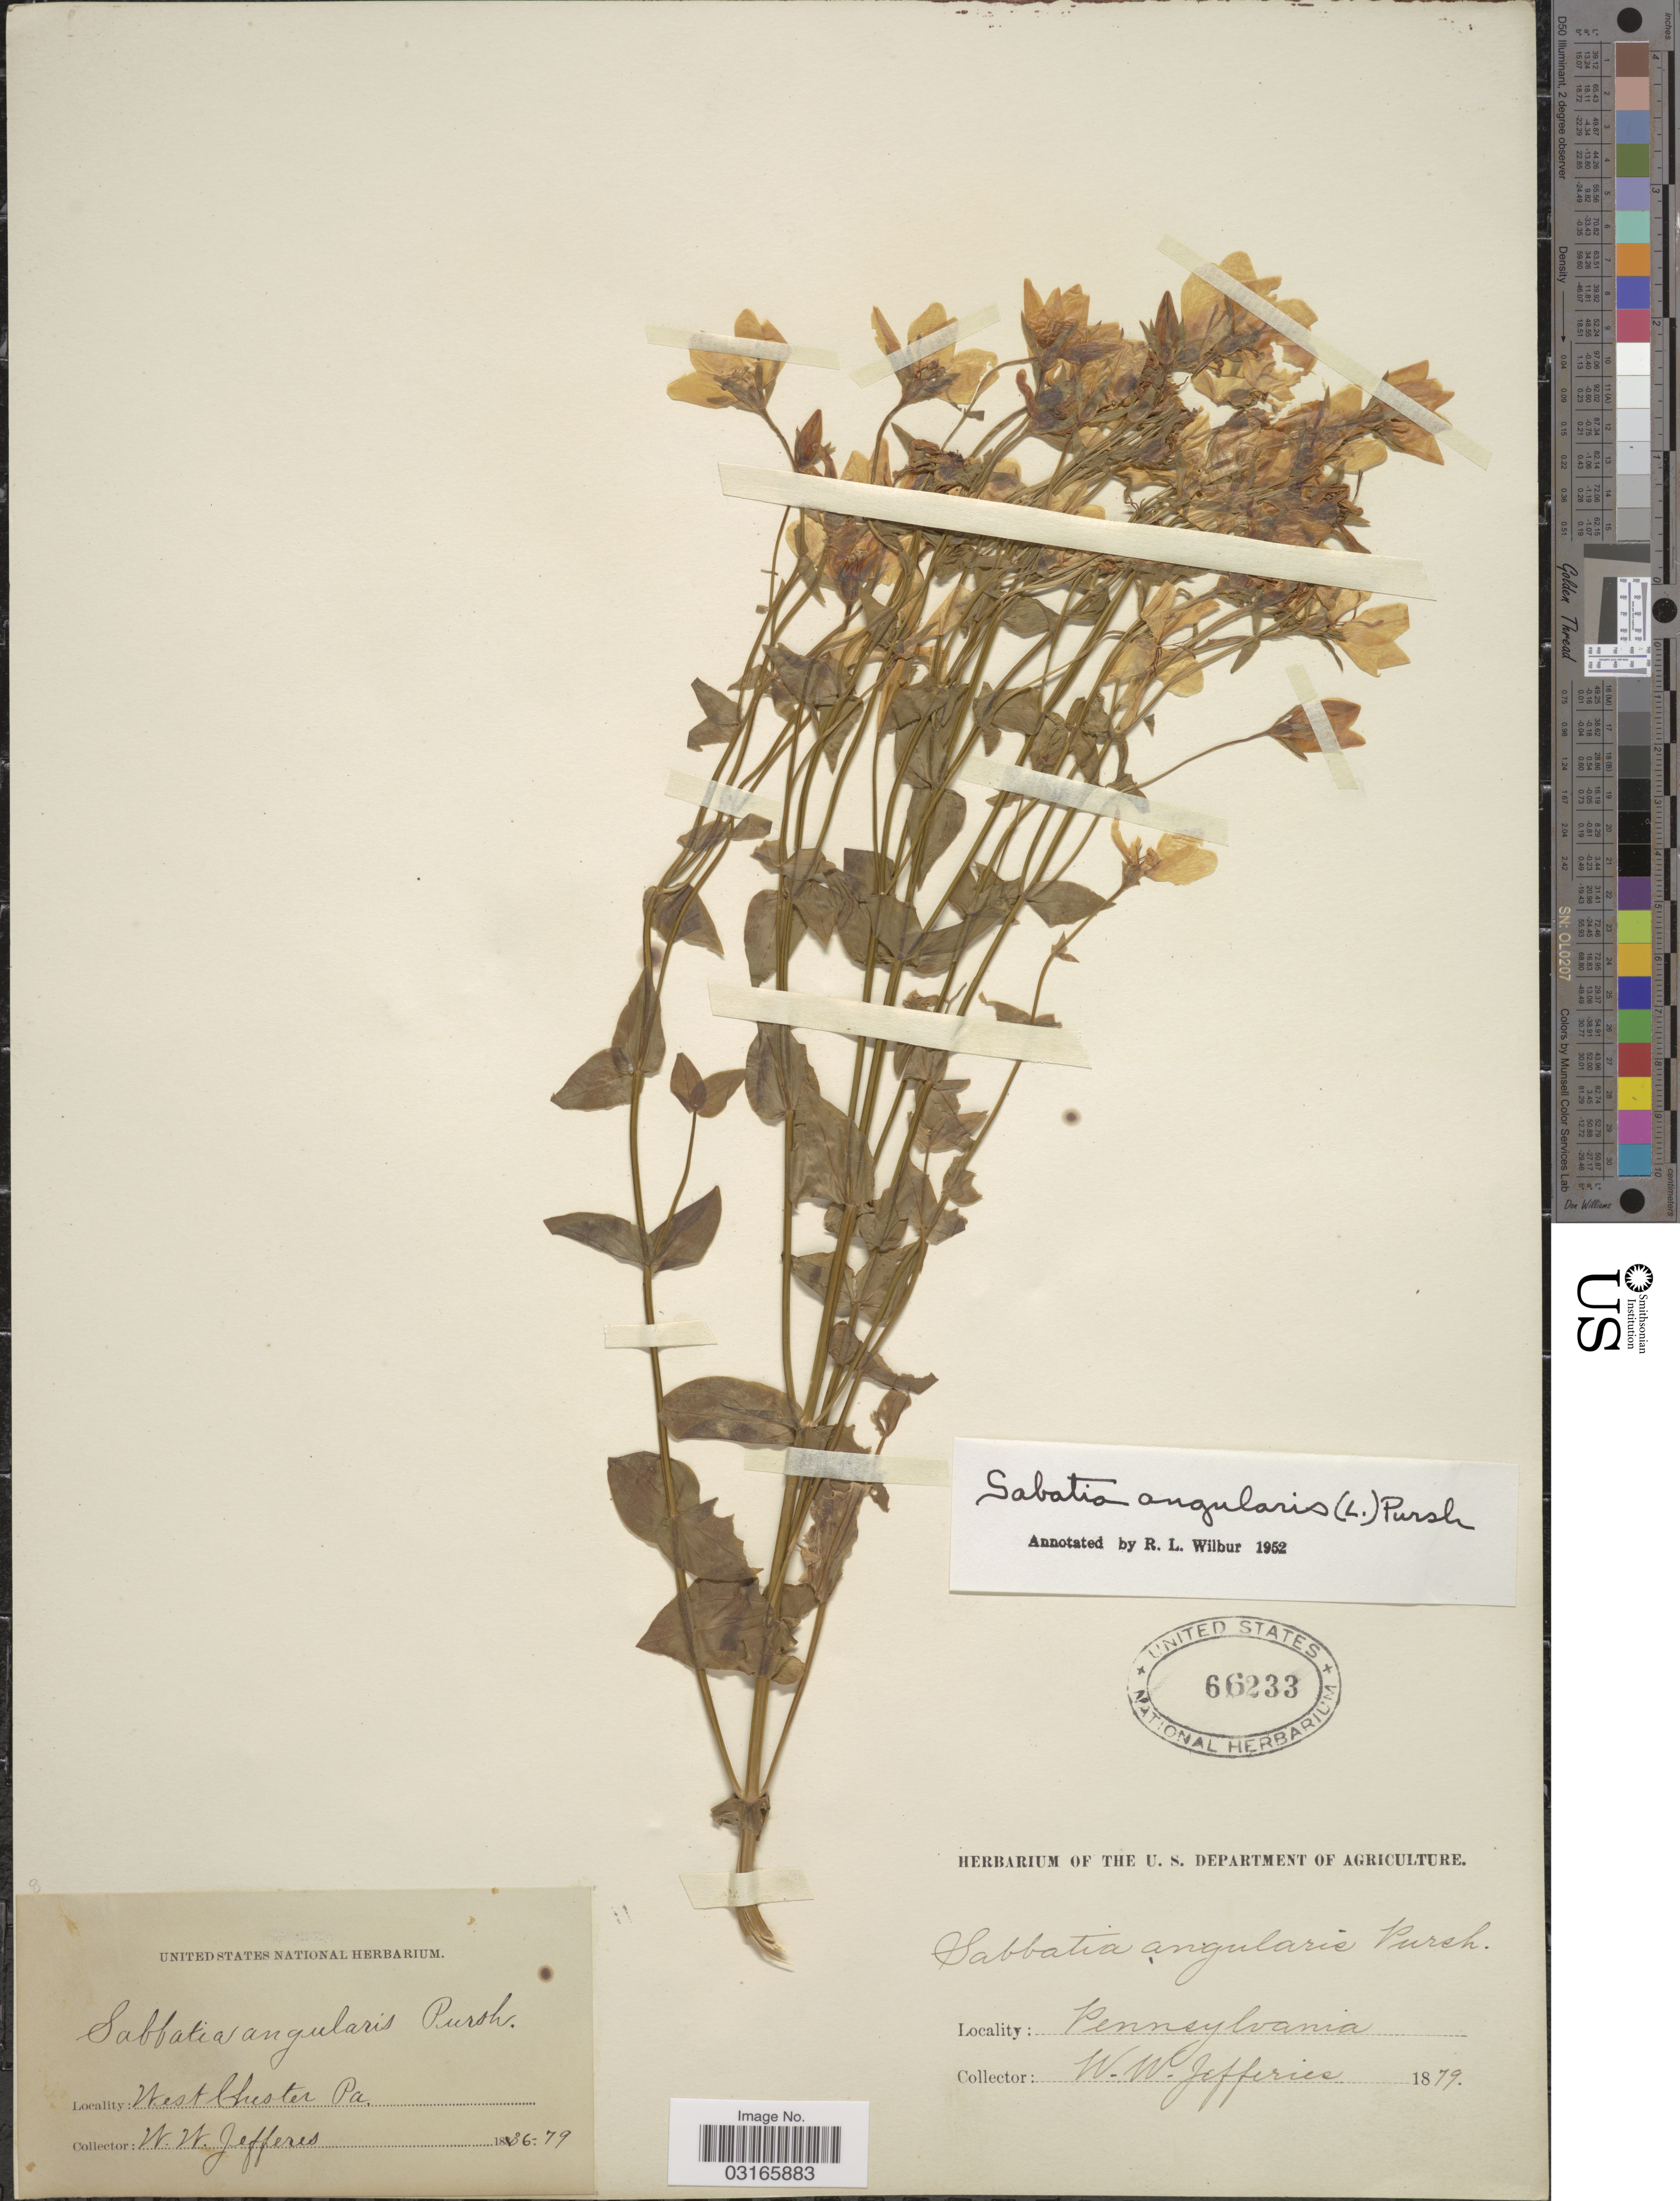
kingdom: Plantae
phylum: Tracheophyta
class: Magnoliopsida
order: Gentianales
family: Gentianaceae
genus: Sabatia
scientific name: Sabatia angularis (L.) Pursh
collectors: W. Jefferies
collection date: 1879/1886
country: United States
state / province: Pennsylvania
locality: West Chester, Pa.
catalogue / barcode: US 66233